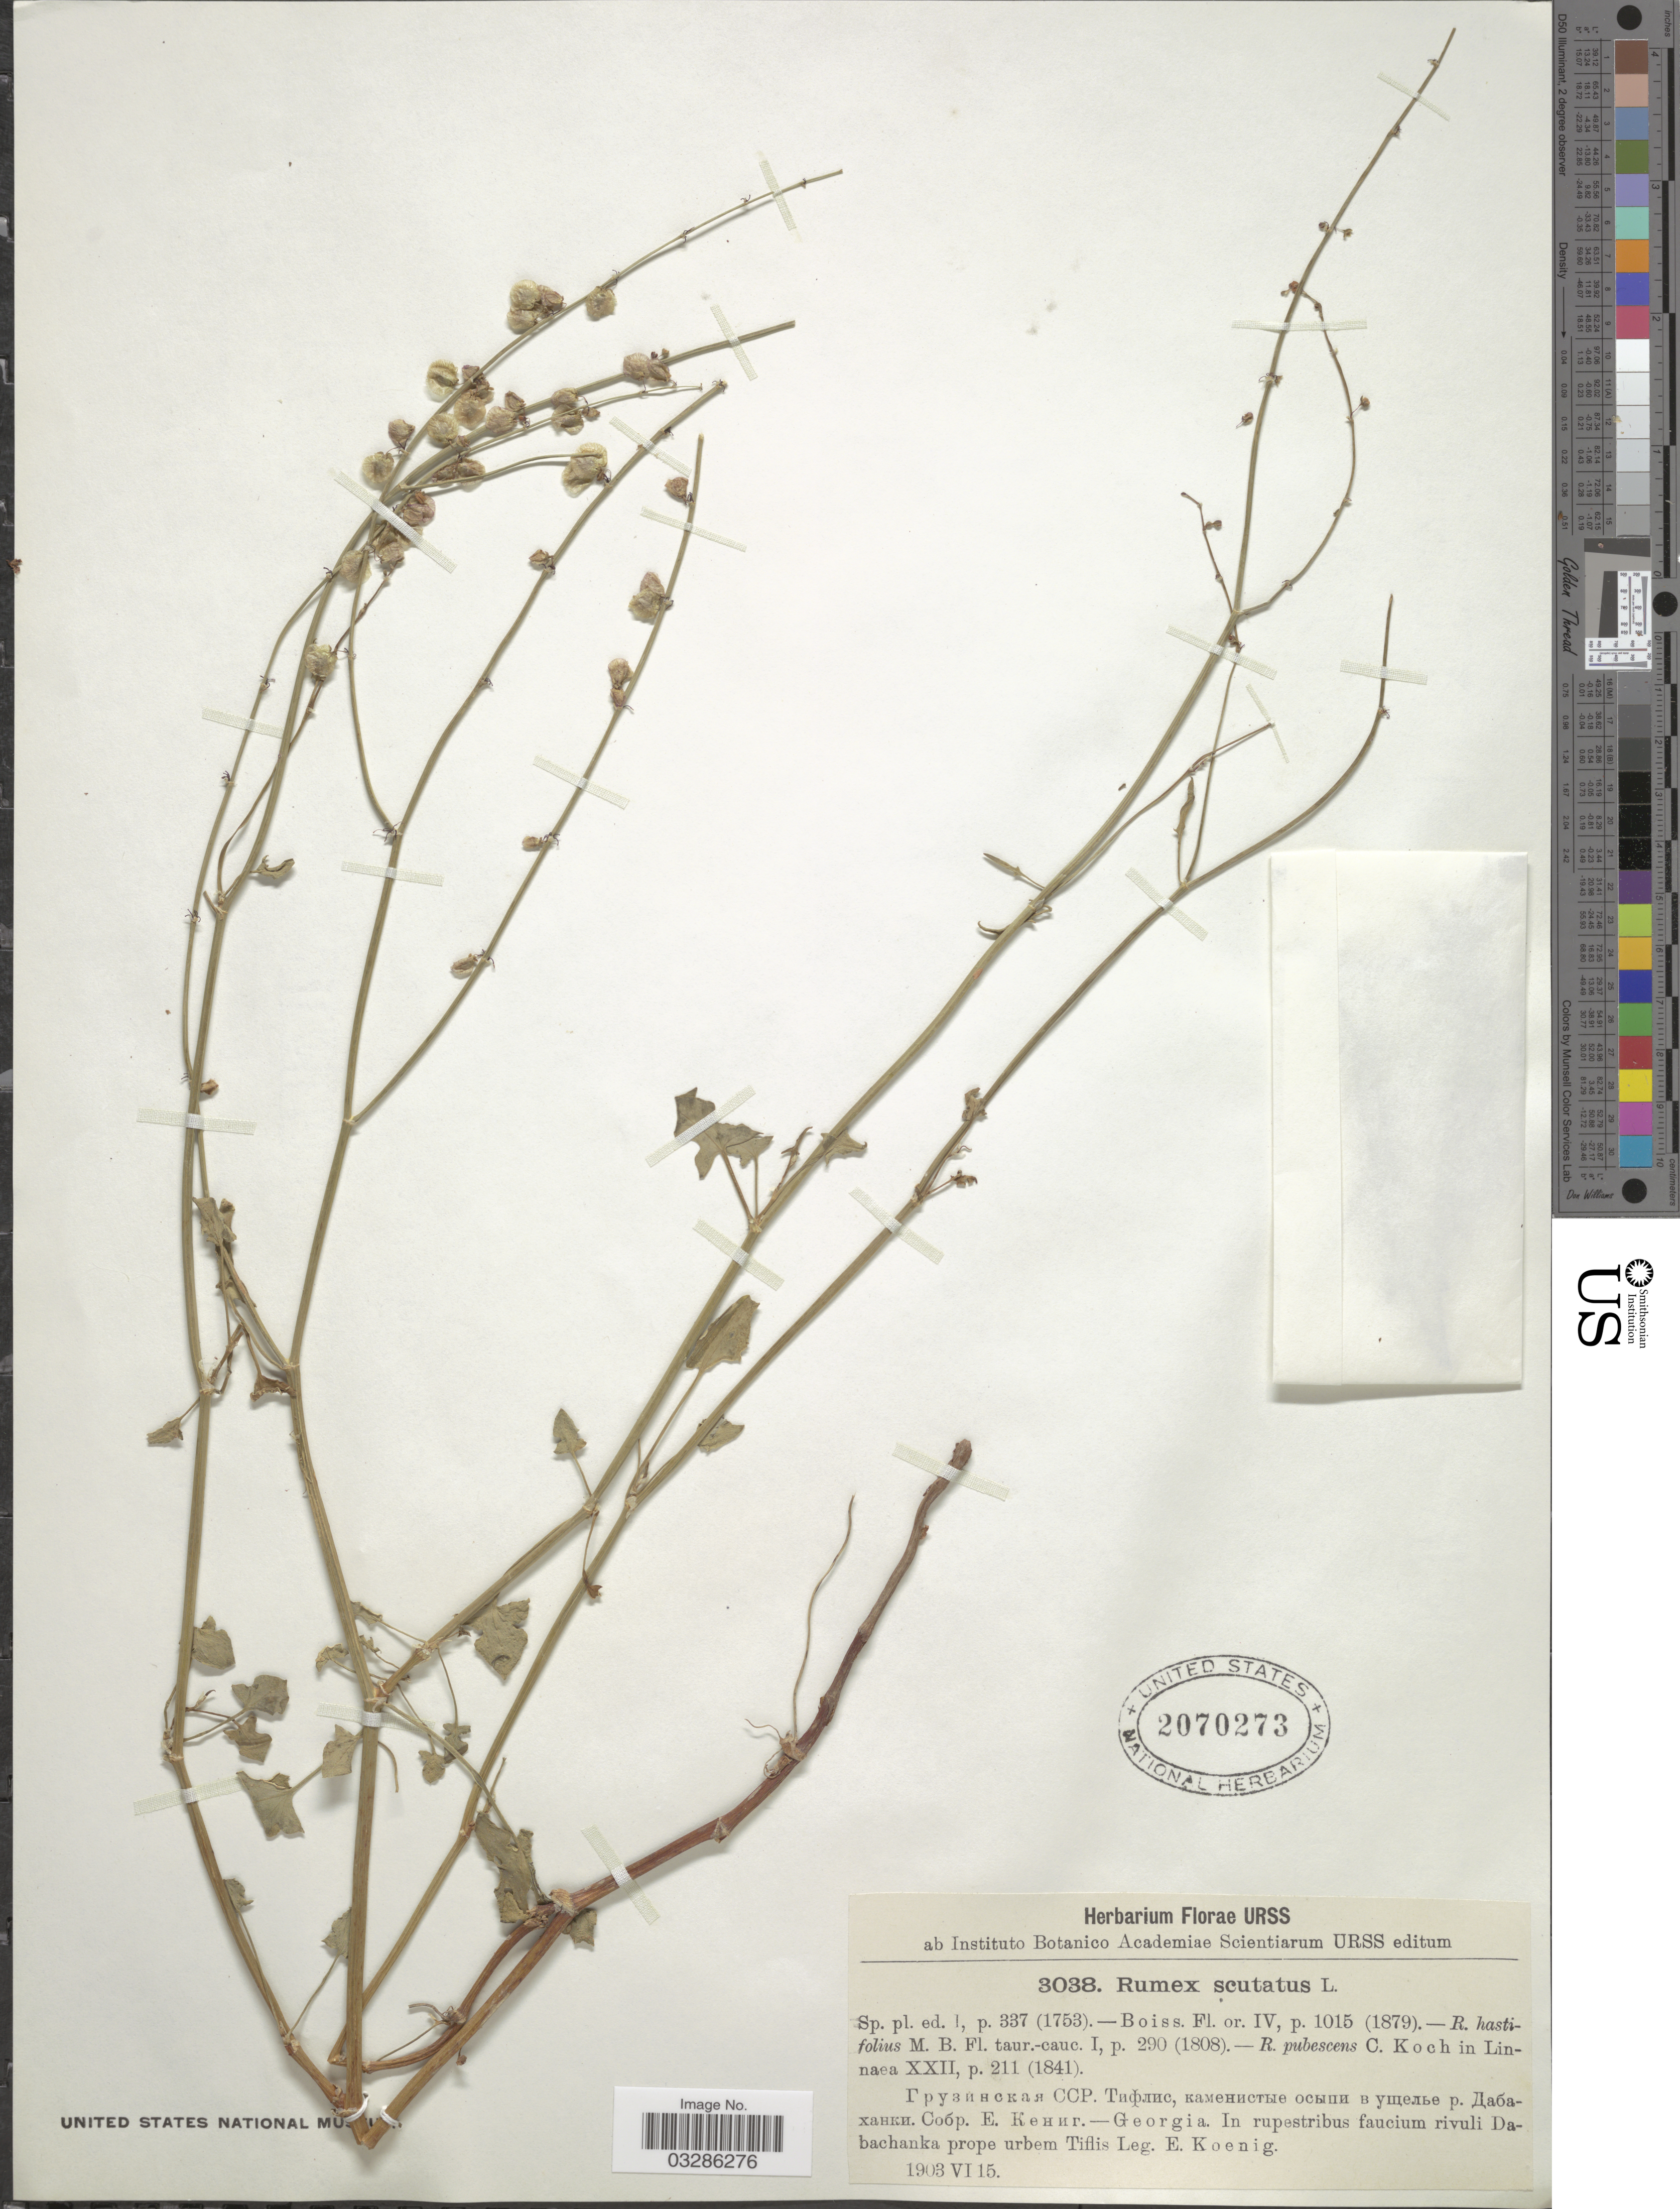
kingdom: Plantae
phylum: Tracheophyta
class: Magnoliopsida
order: Caryophyllales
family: Polygonaceae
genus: Rumex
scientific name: Rumex scutatus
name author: L.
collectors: E. Koenig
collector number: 3038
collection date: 1903-06-15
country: Georgia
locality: In rupestribus faucium rivuli Dabachanka prope urbem Tiflis.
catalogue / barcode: US 2070273